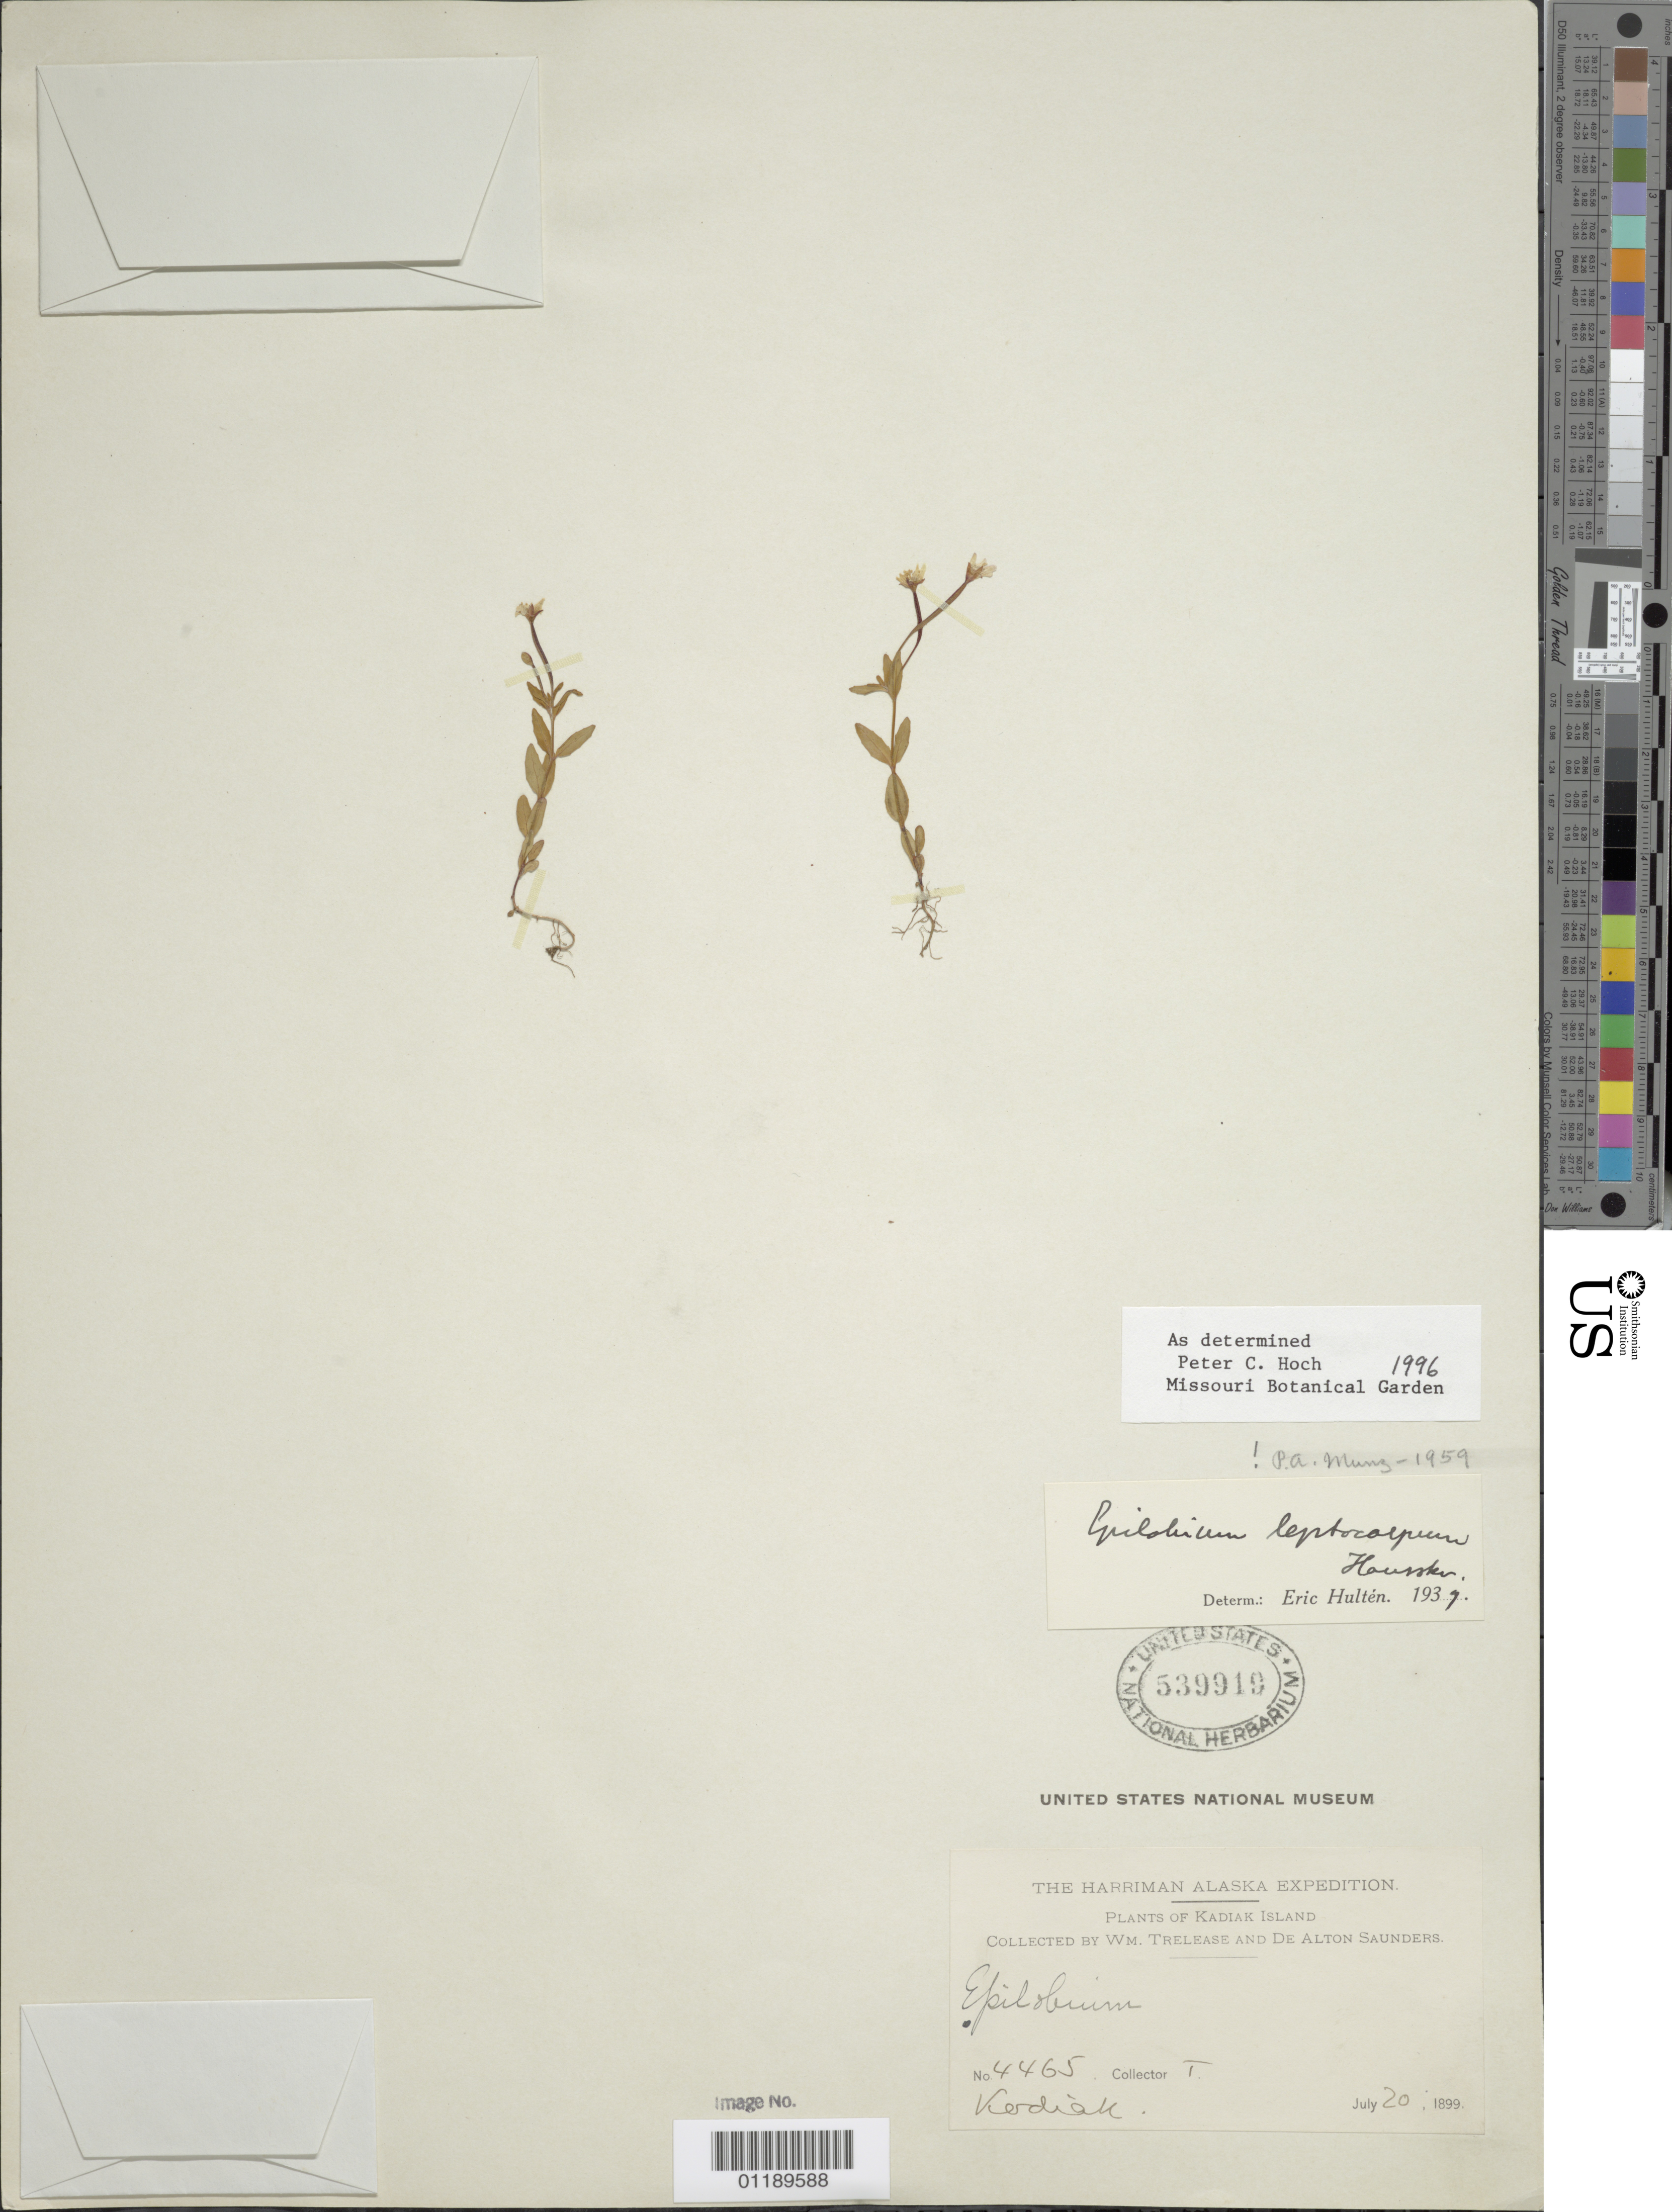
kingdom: Plantae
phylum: Tracheophyta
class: Magnoliopsida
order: Myrtales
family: Onagraceae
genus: Epilobium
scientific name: Epilobium leptocarpum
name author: Hausskn.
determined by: Hoch, P. C.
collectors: W. Trelease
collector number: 4465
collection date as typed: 20 Jul 1899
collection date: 1899-07-20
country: United States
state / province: Alaska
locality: Kodiak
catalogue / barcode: US 539910